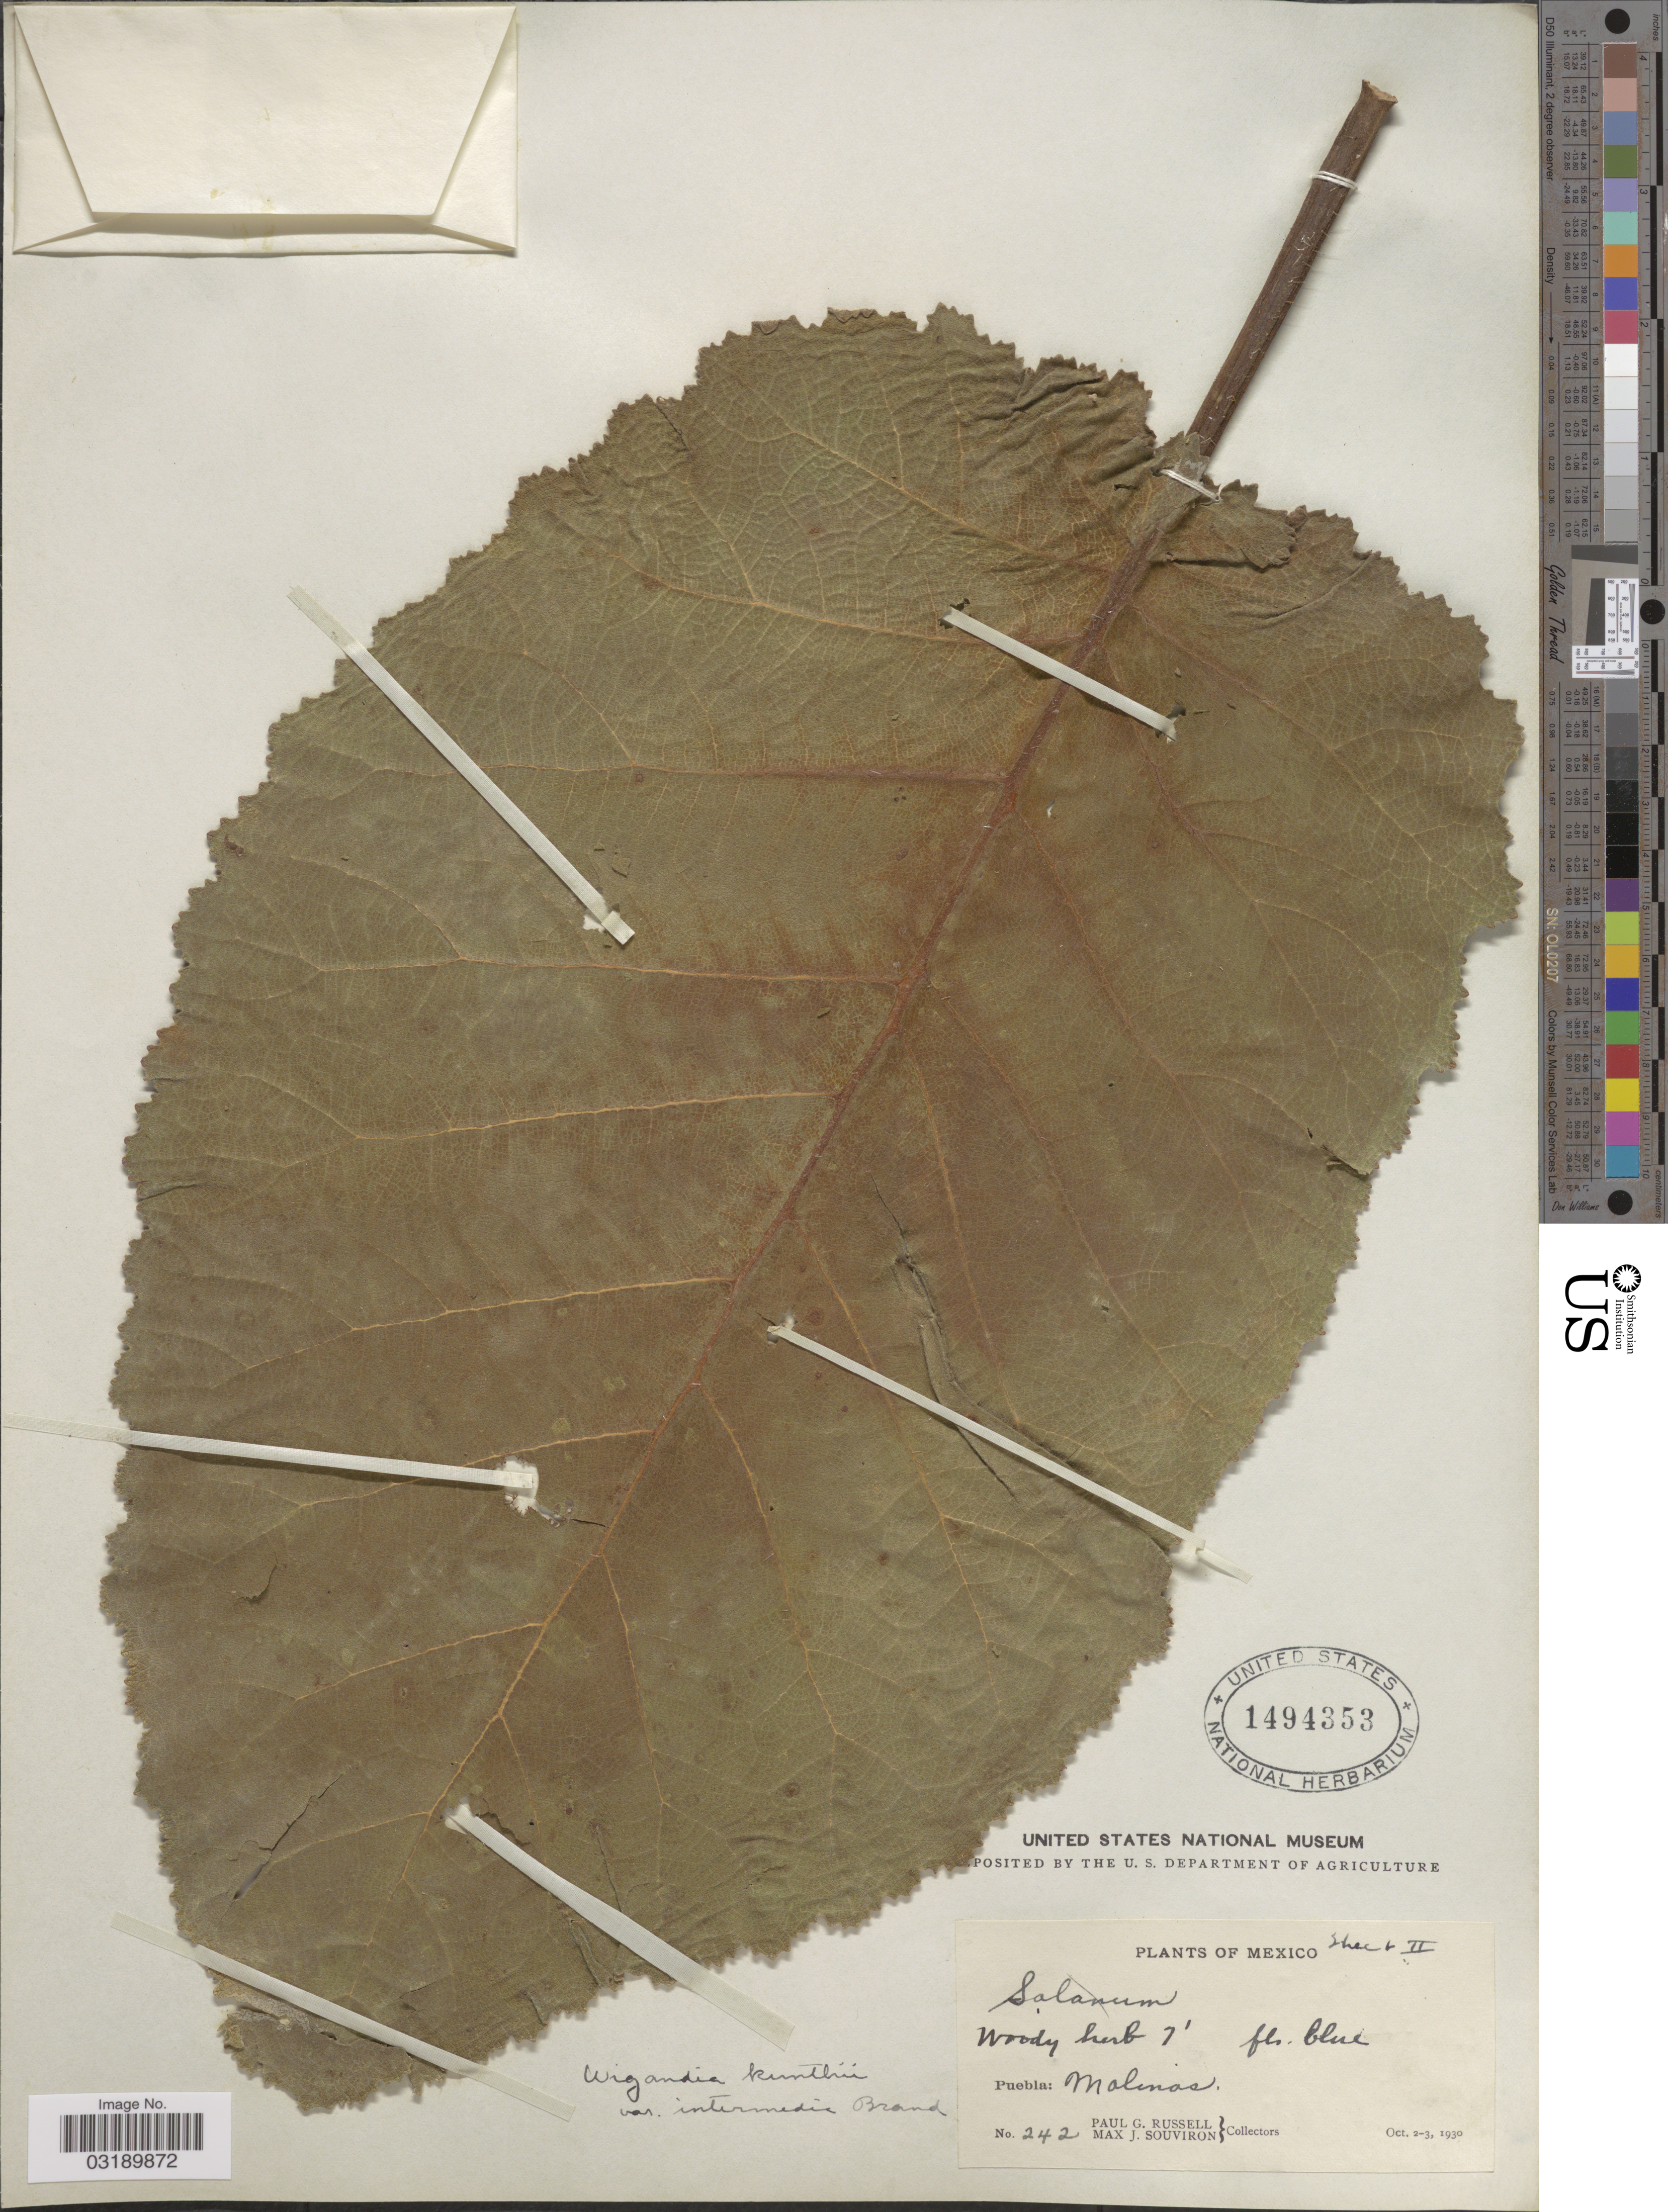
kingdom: Plantae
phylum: Tracheophyta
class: Magnoliopsida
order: Boraginales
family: Namaceae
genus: Wigandia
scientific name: Wigandia kunthii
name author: Choisy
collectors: P. G. Russell & M. J. Souviron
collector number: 242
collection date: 1930-10-02/1930-10-03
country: Mexico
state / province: Puebla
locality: Malinas.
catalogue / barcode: US 1494353